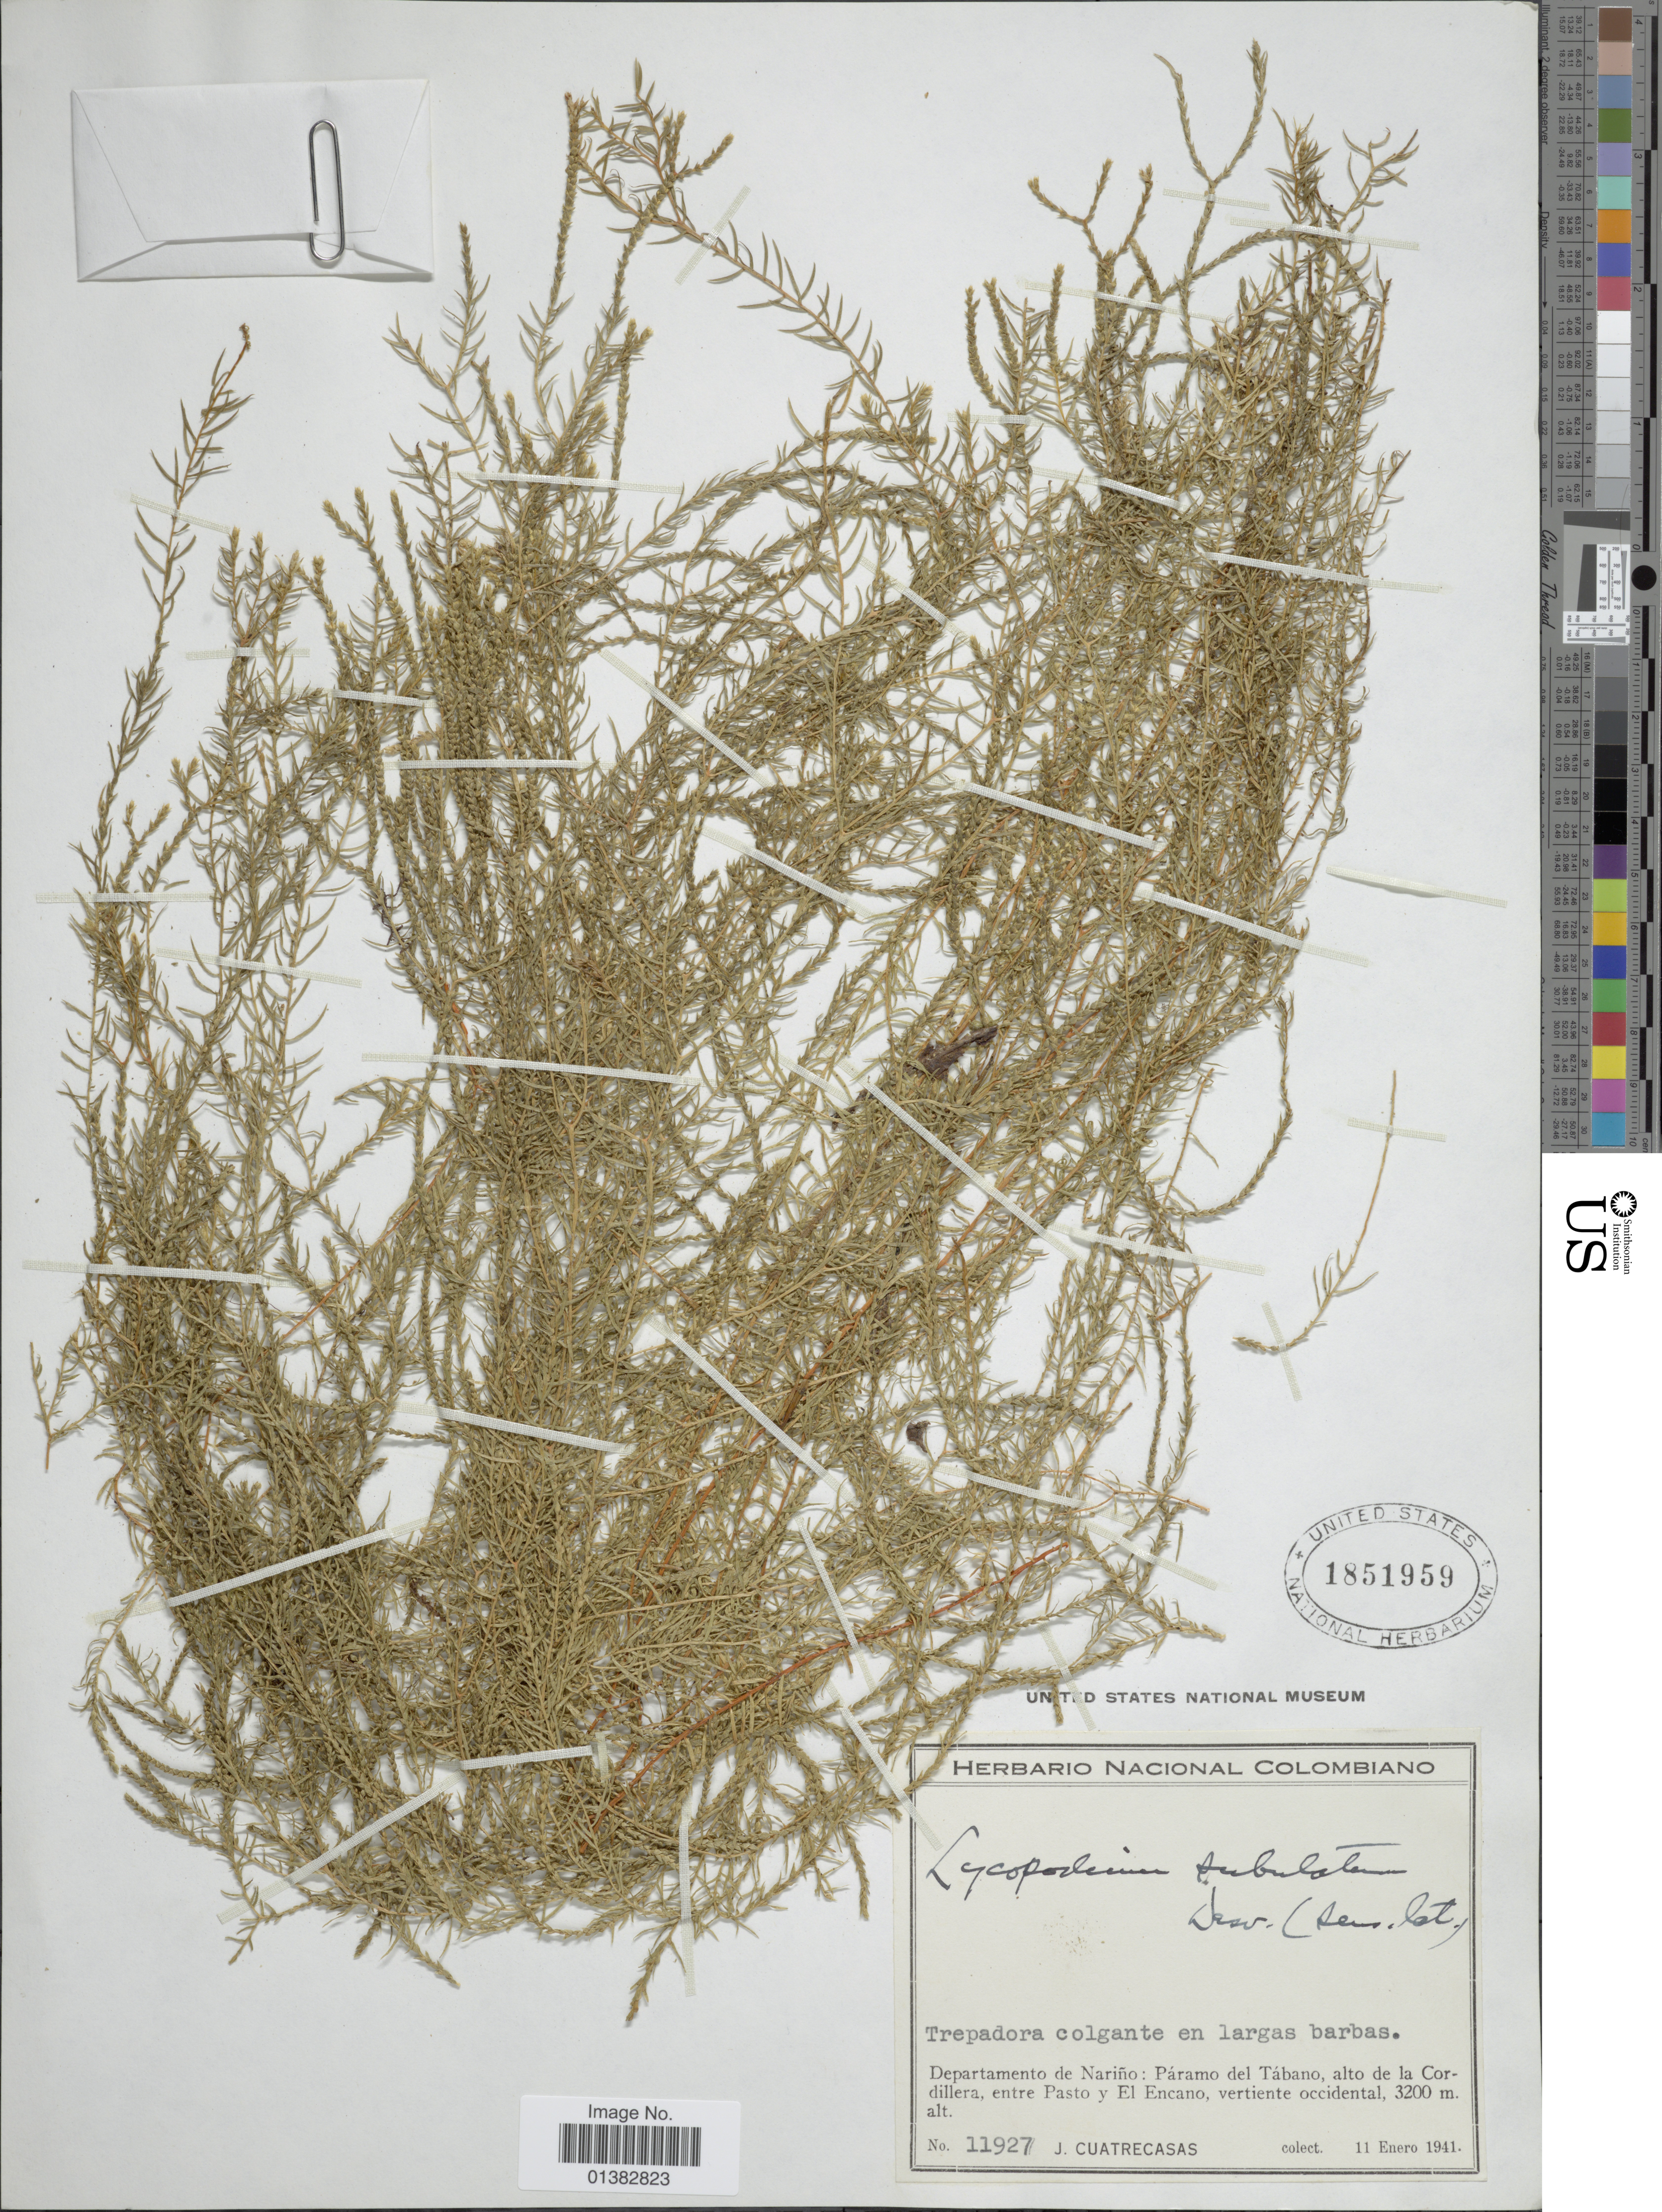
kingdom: Plantae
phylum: Tracheophyta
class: Lycopodiopsida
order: Lycopodiales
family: Lycopodiaceae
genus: Phlegmariurus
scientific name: Phlegmariurus subulatus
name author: (Desv. ex Poir.) B. Øllg.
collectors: J. Cuatrecasas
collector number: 11927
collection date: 1941-01-11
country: Colombia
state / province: Nariño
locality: Páramo del Tábano, alto de la Cordillera, entre Pasto y El Encano, vertiente occidental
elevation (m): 3200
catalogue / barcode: US 1851959